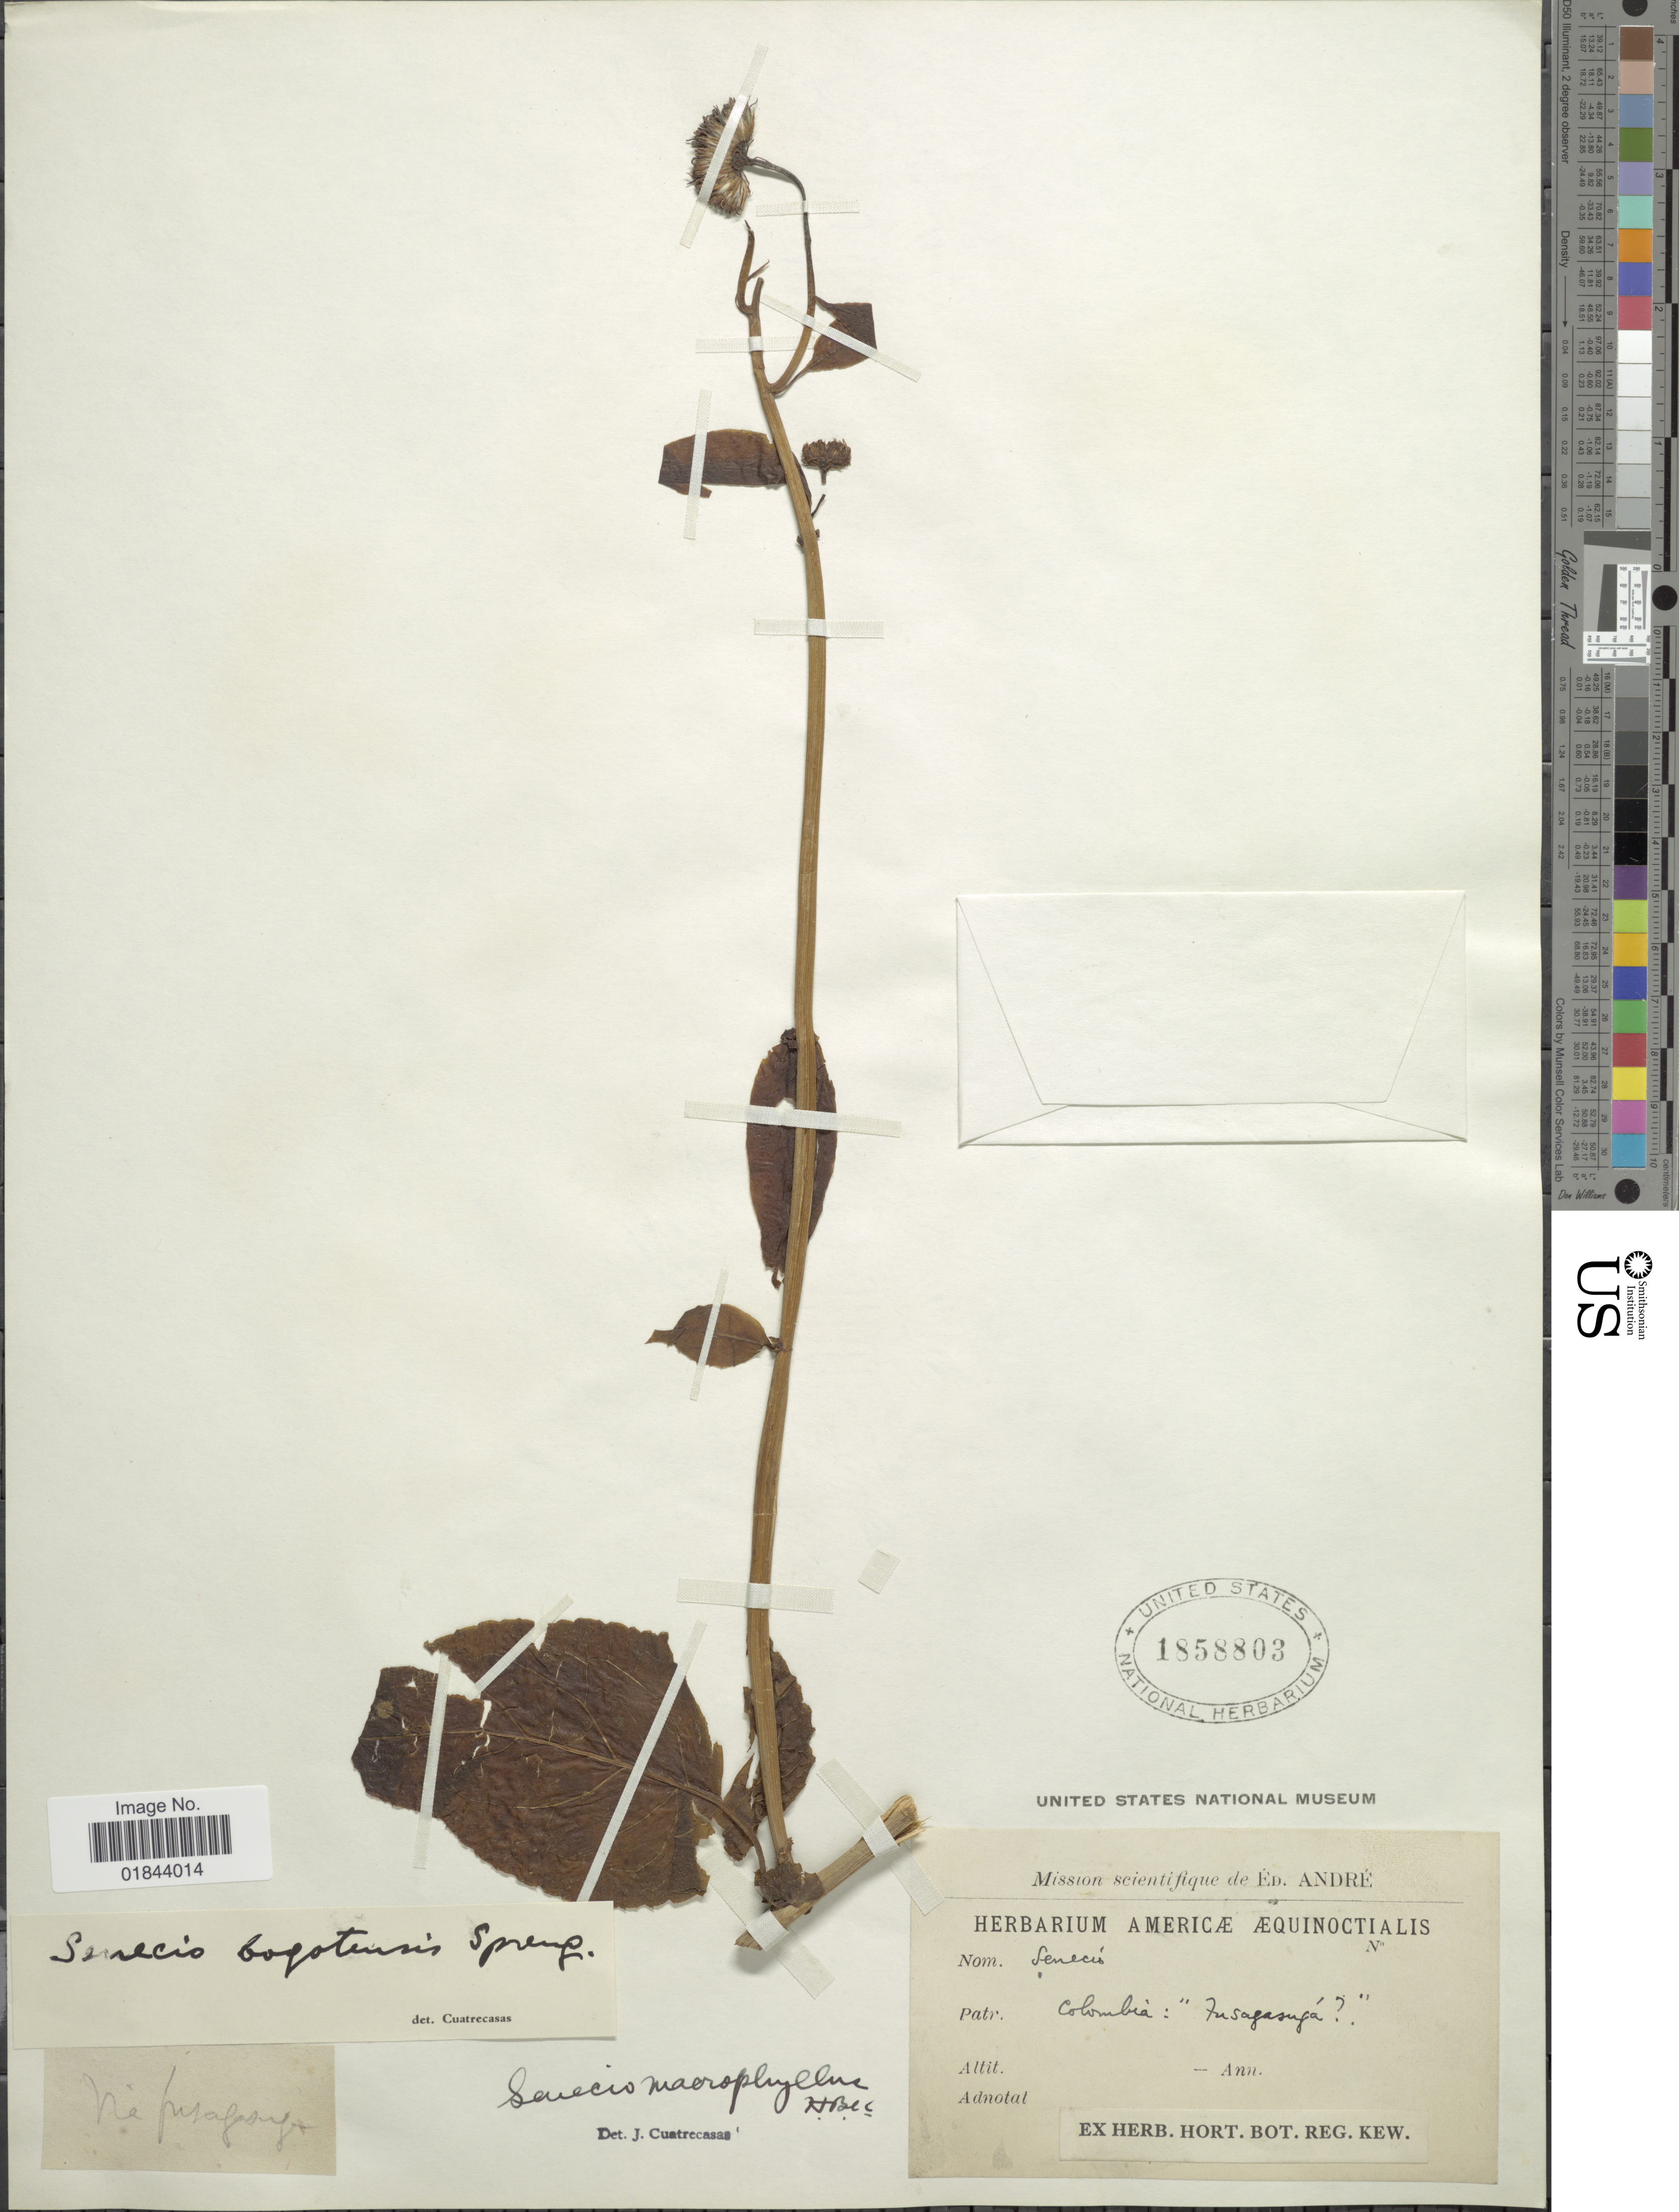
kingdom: Plantae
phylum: Tracheophyta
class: Magnoliopsida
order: Asterales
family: Asteraceae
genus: Pseudogynoxys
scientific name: Pseudogynoxys bogotensis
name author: (Spreng.) Cuatrec.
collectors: ex herb. Hort. Reg. Kew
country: Colombia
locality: Fusagasugá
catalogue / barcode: US 1858803